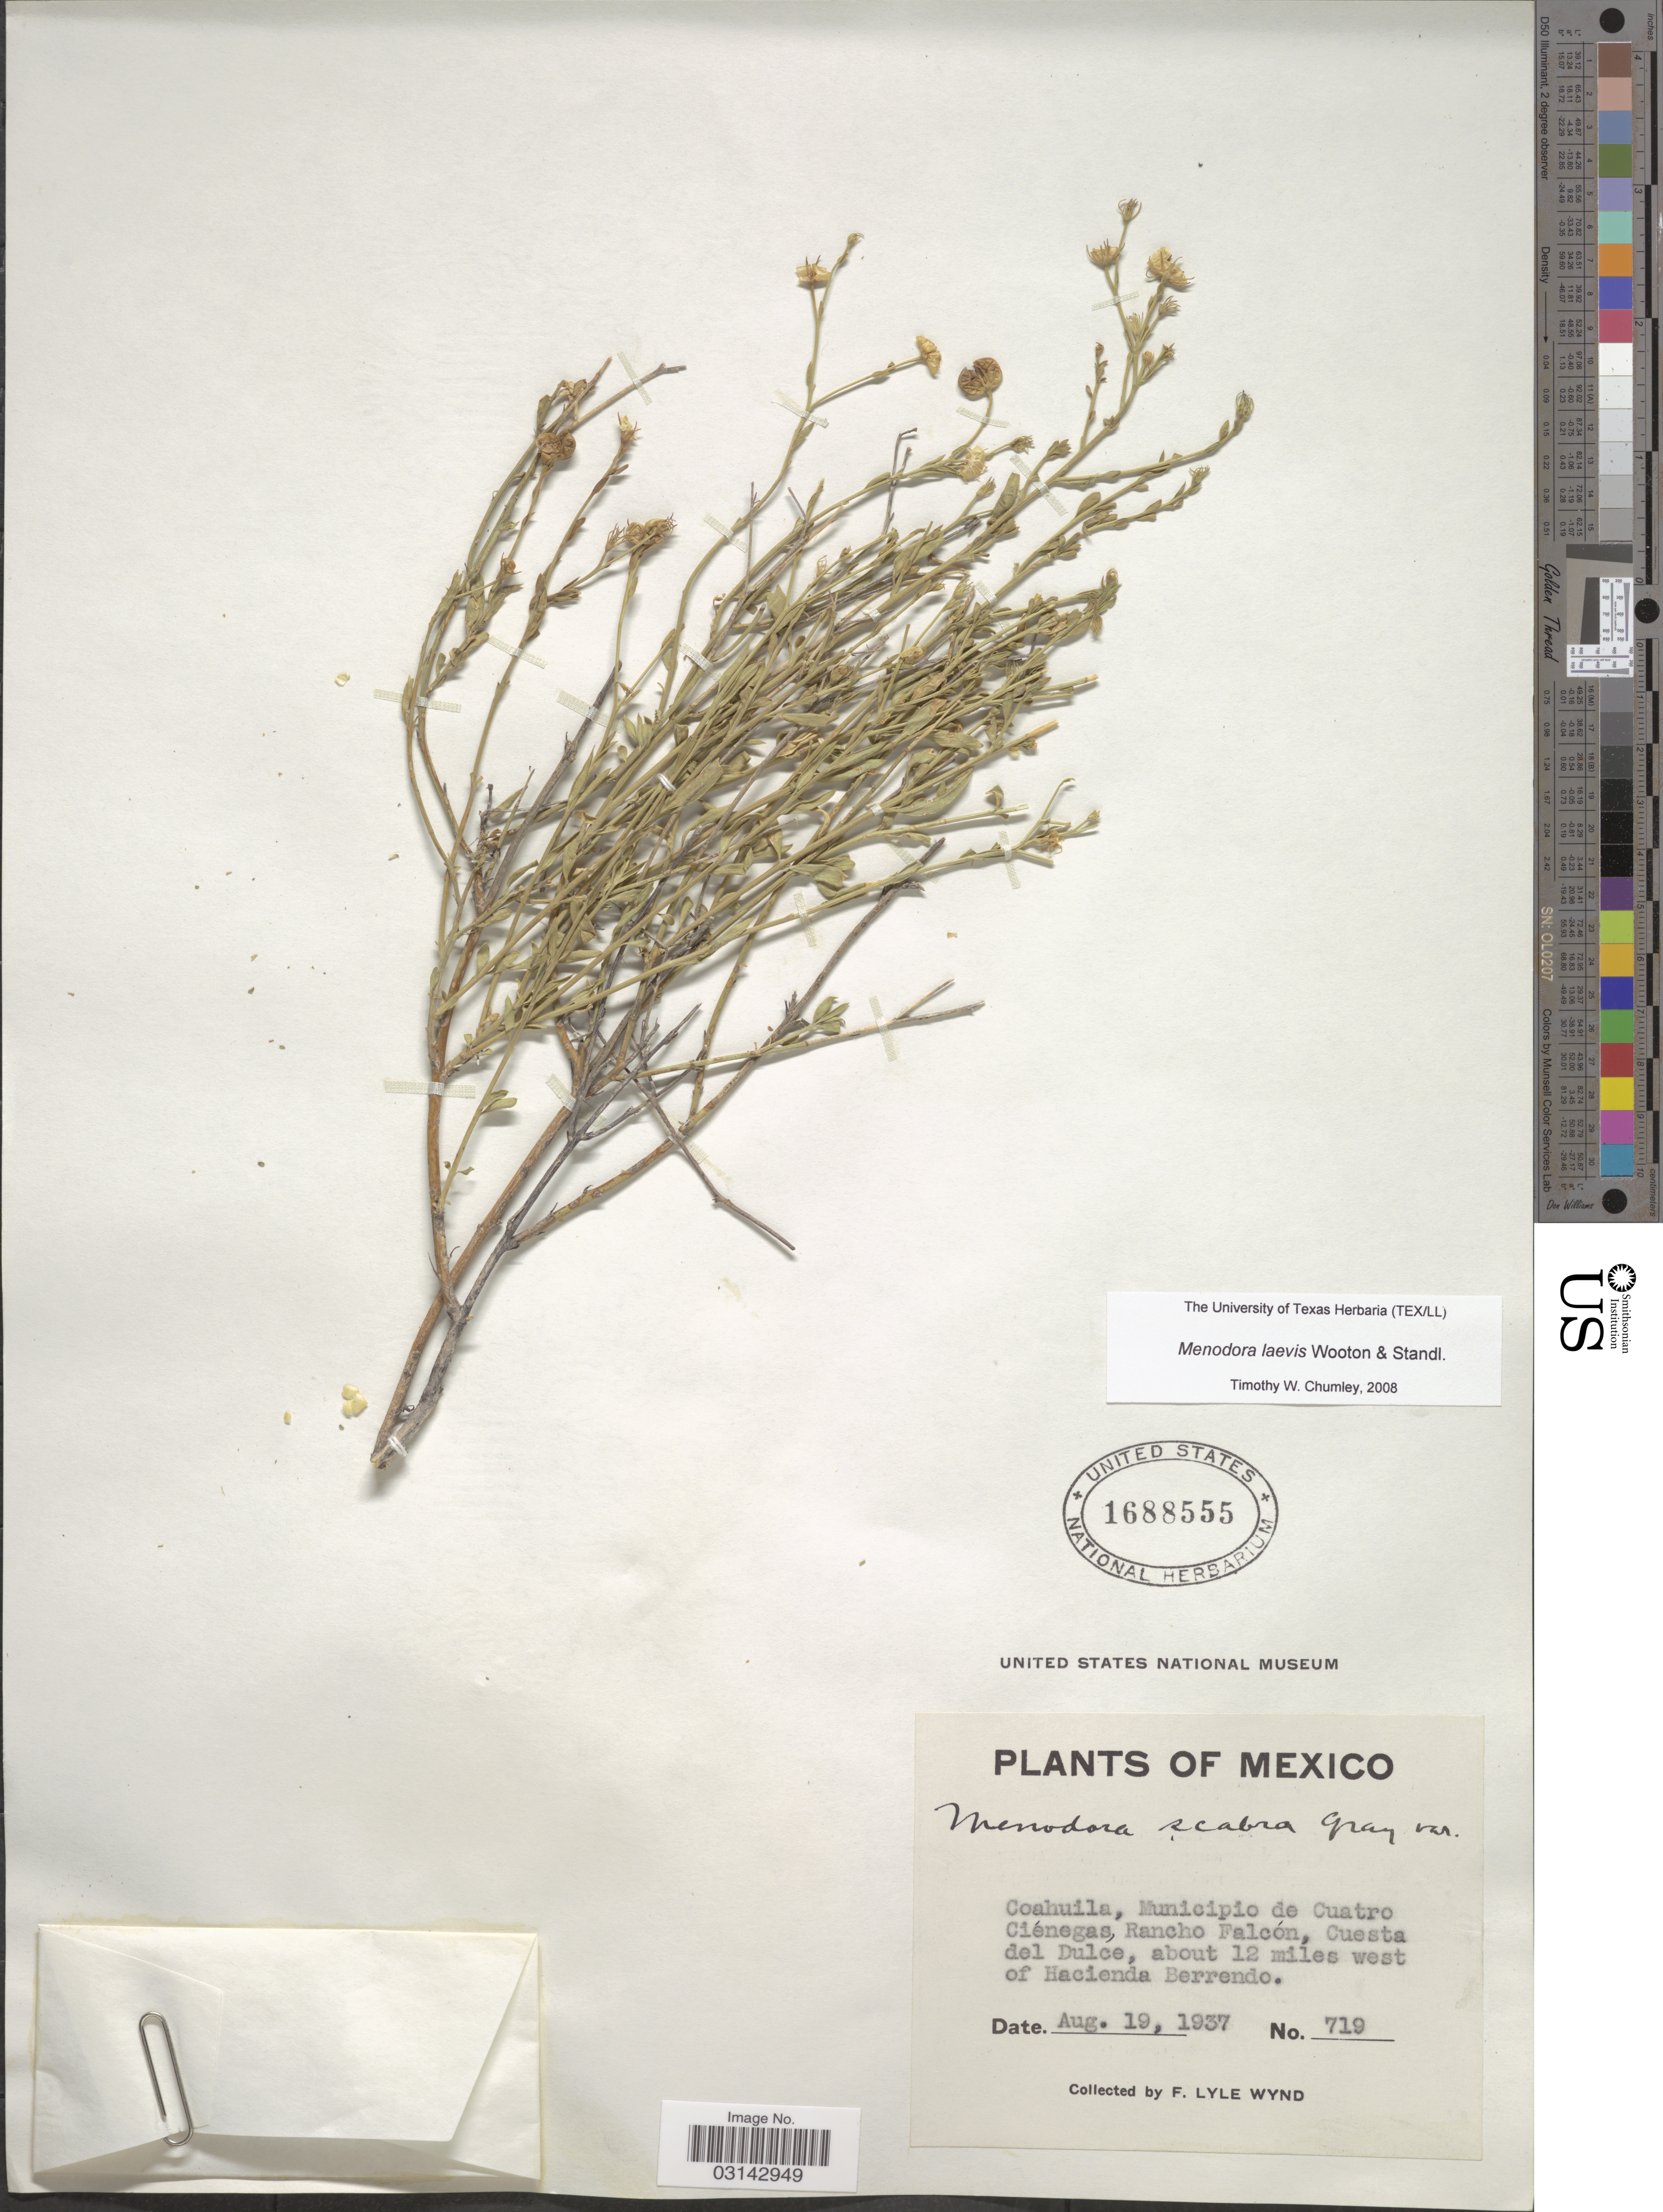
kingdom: Plantae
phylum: Tracheophyta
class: Magnoliopsida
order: Lamiales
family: Oleaceae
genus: Menodora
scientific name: Menodora laevis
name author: Wooton & Standl.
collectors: F. L. Wynd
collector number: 719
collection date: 1937-08-19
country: Mexico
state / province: Coahuila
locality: Municipio de Cuatro Ciénegas, Rancho Falcón, Cuesta del Dulce, about 12 miles west of Hacienda Berrendo.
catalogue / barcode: US 1688555